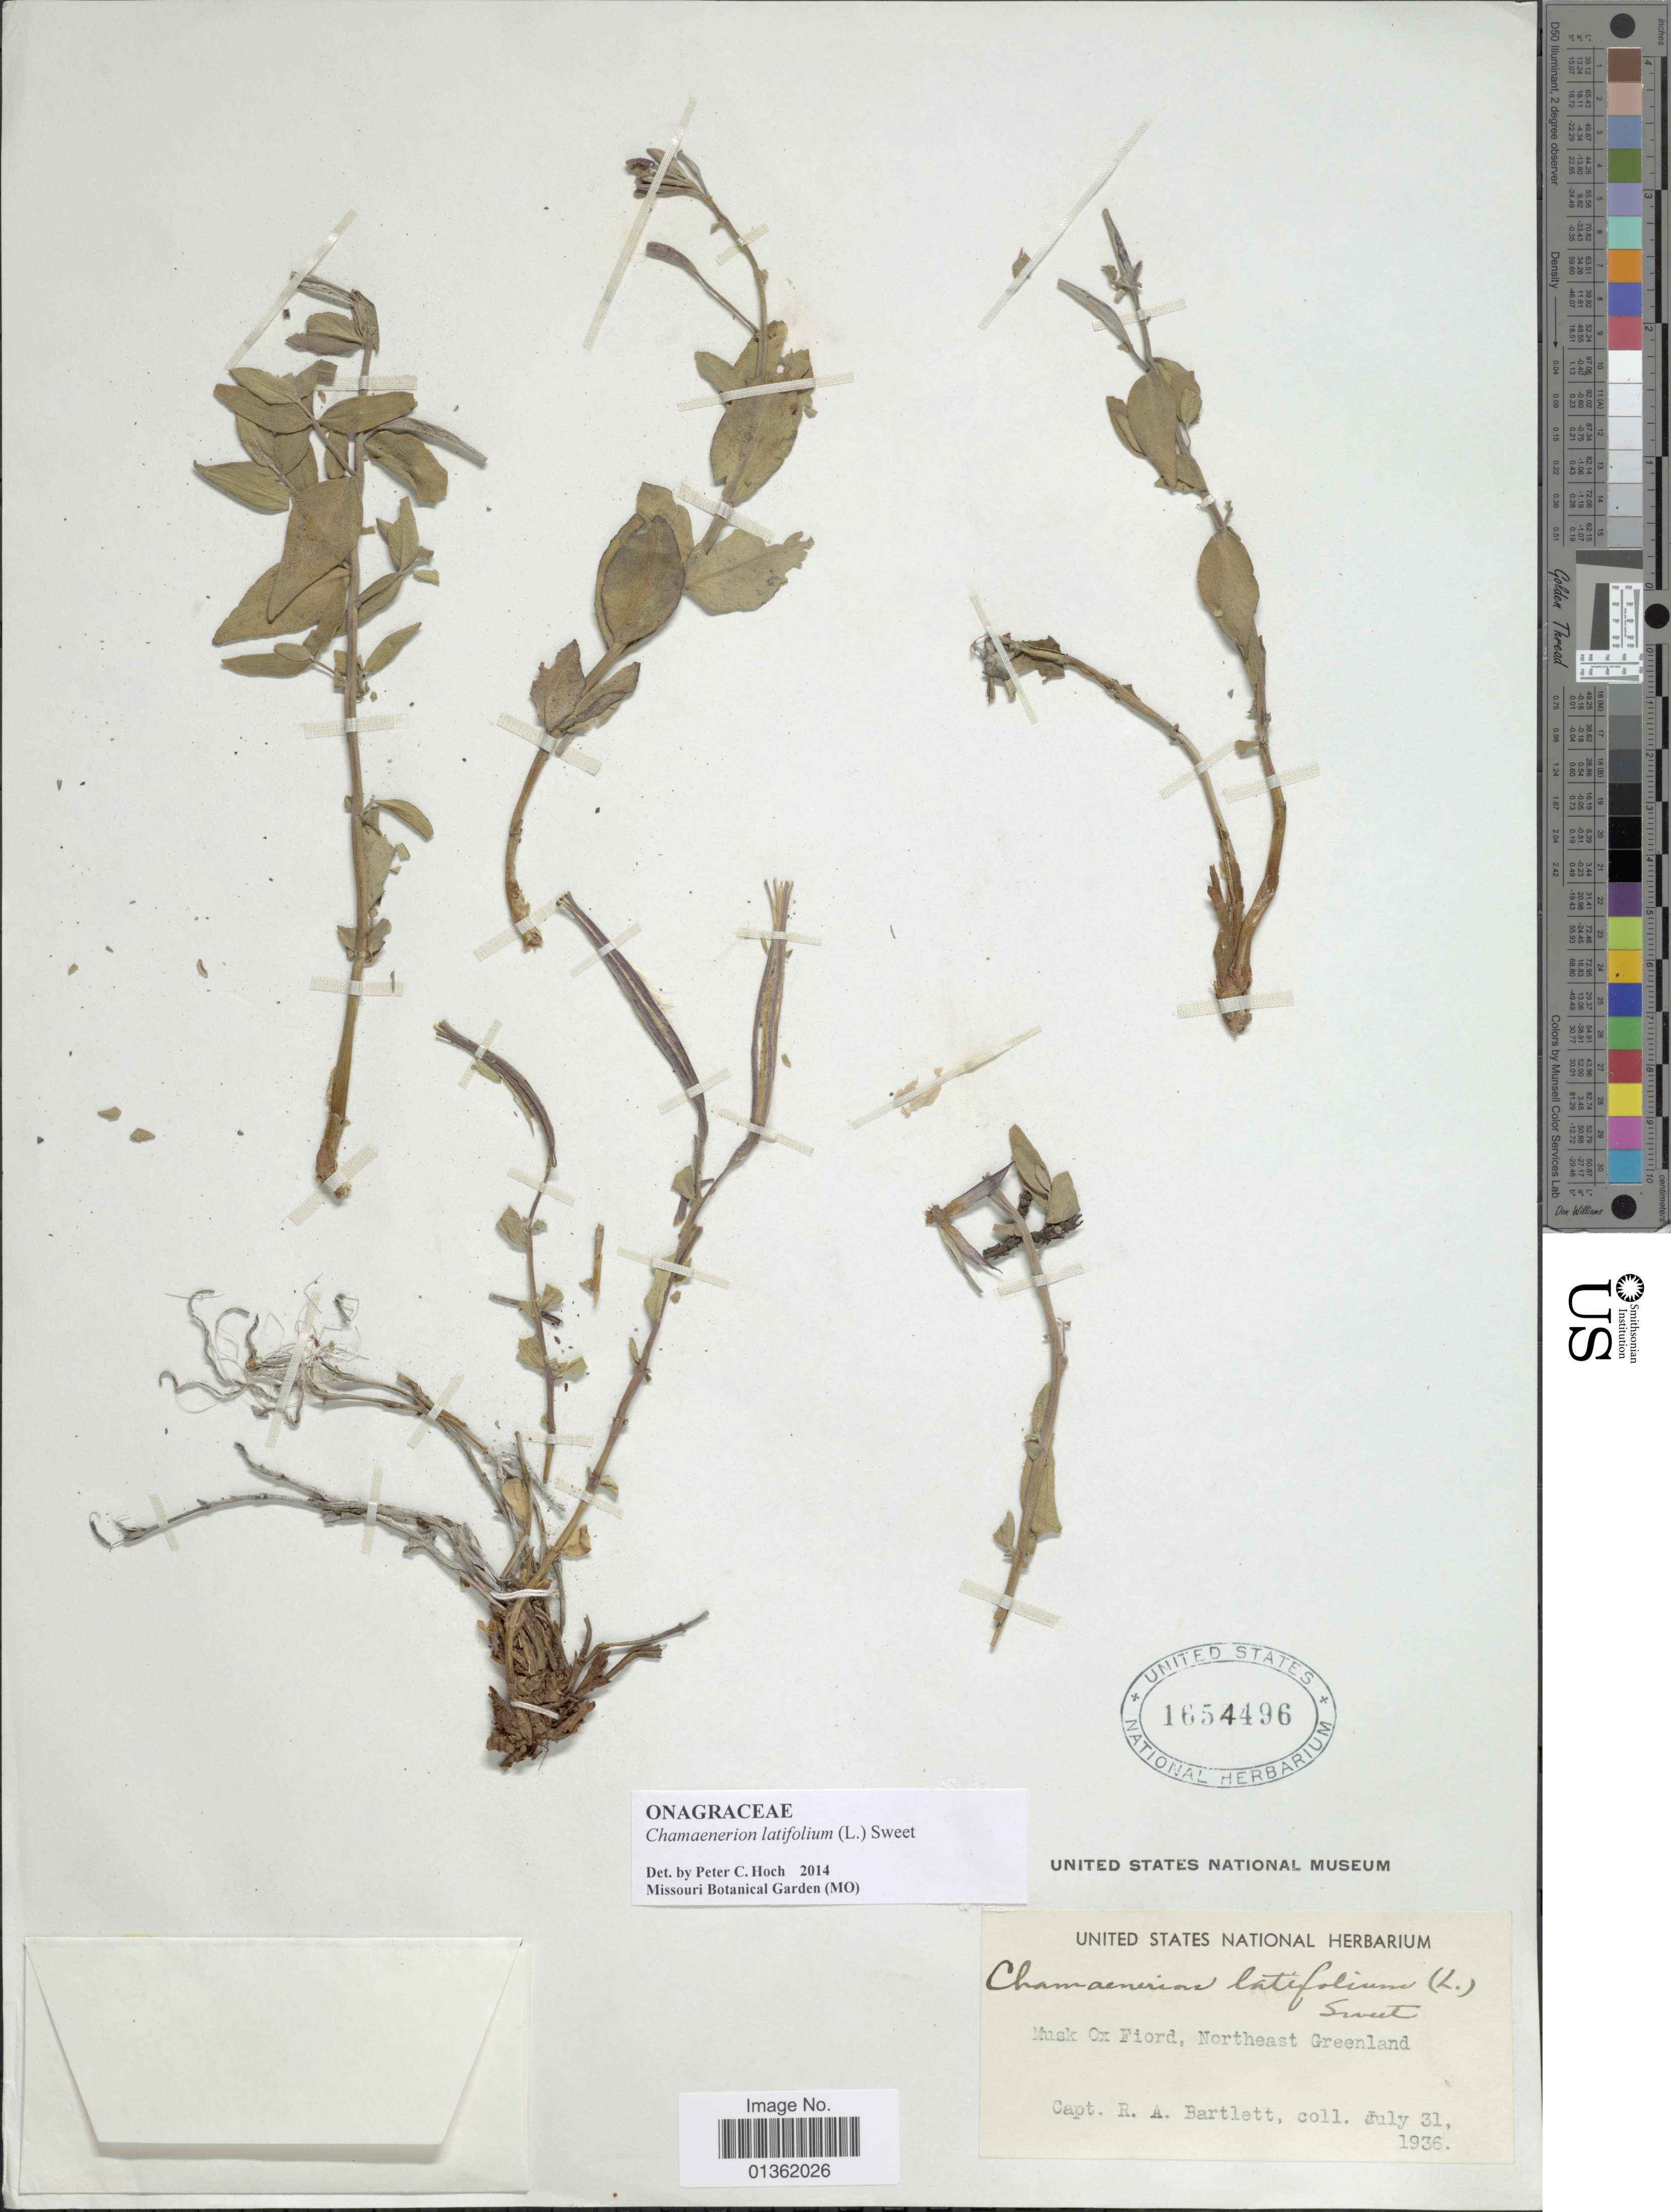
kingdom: Plantae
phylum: Tracheophyta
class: Magnoliopsida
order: Myrtales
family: Onagraceae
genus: Chamaenerion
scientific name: Chamaenerion latifolium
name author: (L.) Th. Fr. & Lange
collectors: R. A. Bartlett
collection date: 1936-07-31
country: Greenland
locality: Musk Ox Fiord, Northeast Greenland.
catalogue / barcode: US 1654496